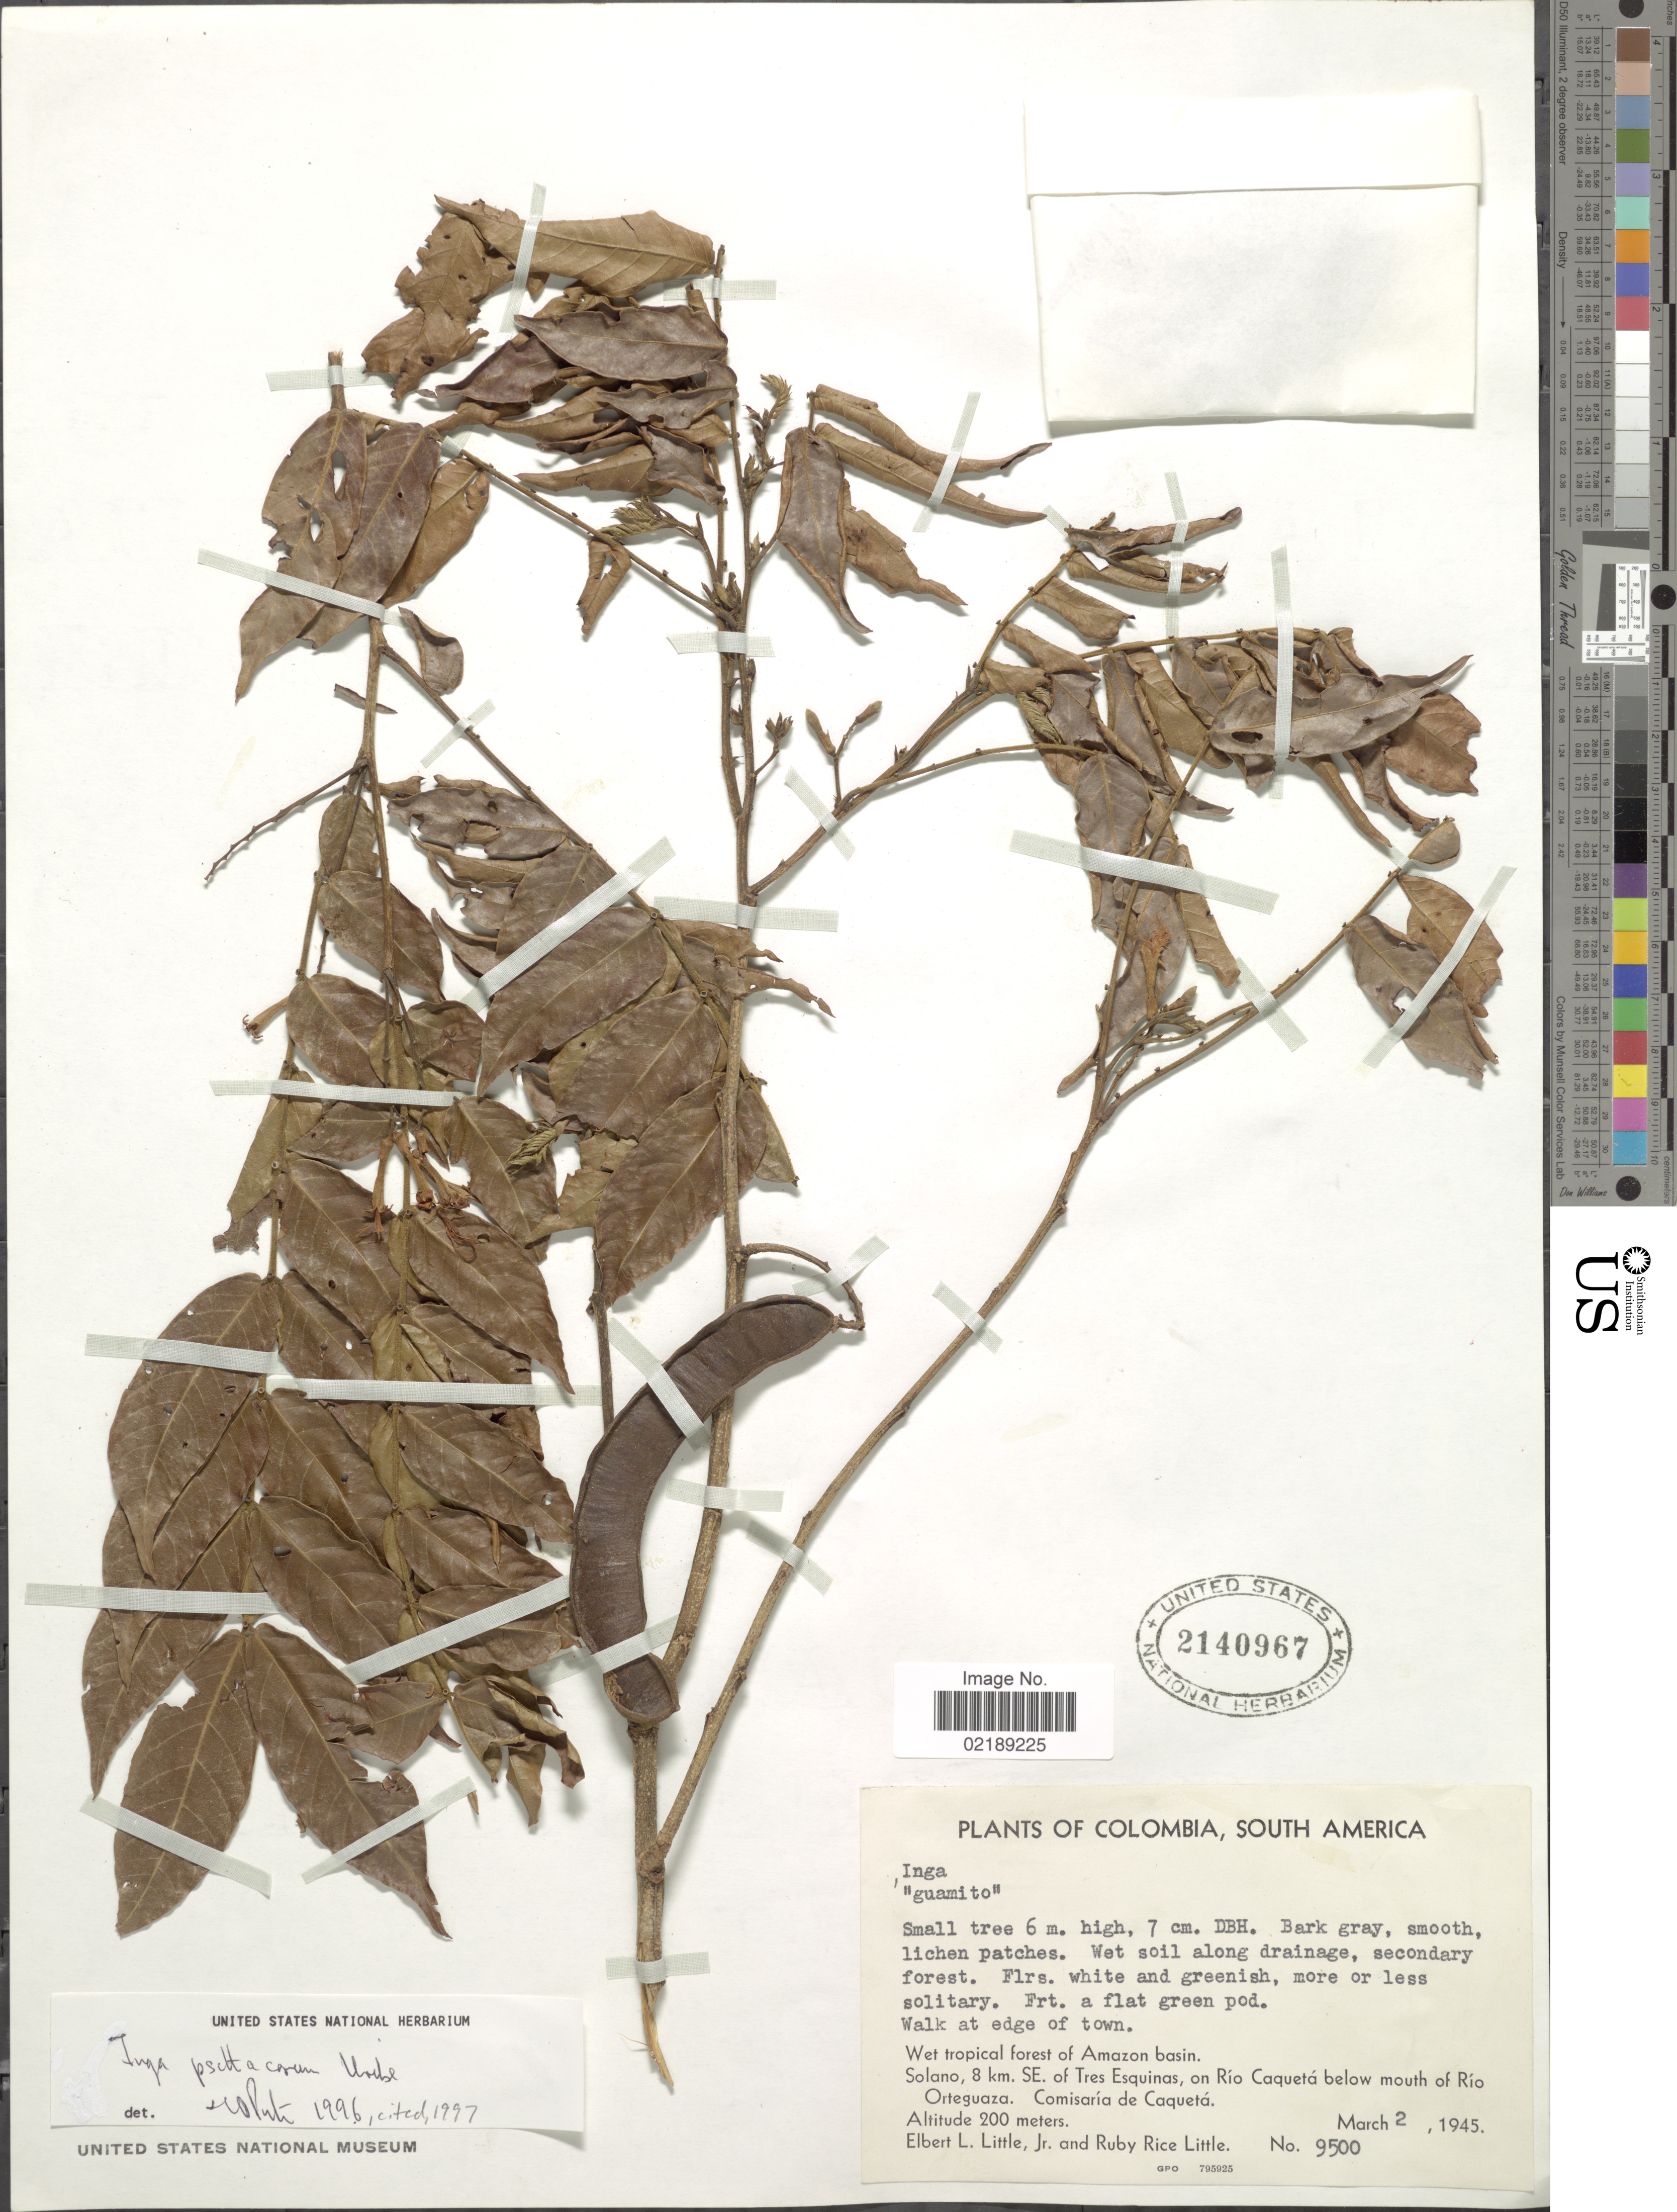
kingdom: Plantae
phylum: Tracheophyta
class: Magnoliopsida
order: Fabales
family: Fabaceae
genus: Inga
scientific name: Inga psittacorum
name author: L. Uribe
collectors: E. L. Little & R. R. Little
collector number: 9500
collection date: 1945-03-02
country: Colombia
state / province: Caquetá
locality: Walk at edge of town, wet tropical forest of Amazon basin, Solano, 8 km. SE. of Tres Esquinas, on Rio Caqueta below mouth of Rio Ortequaza, Comisaria de Caqueta.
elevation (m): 200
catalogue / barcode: US 2140967